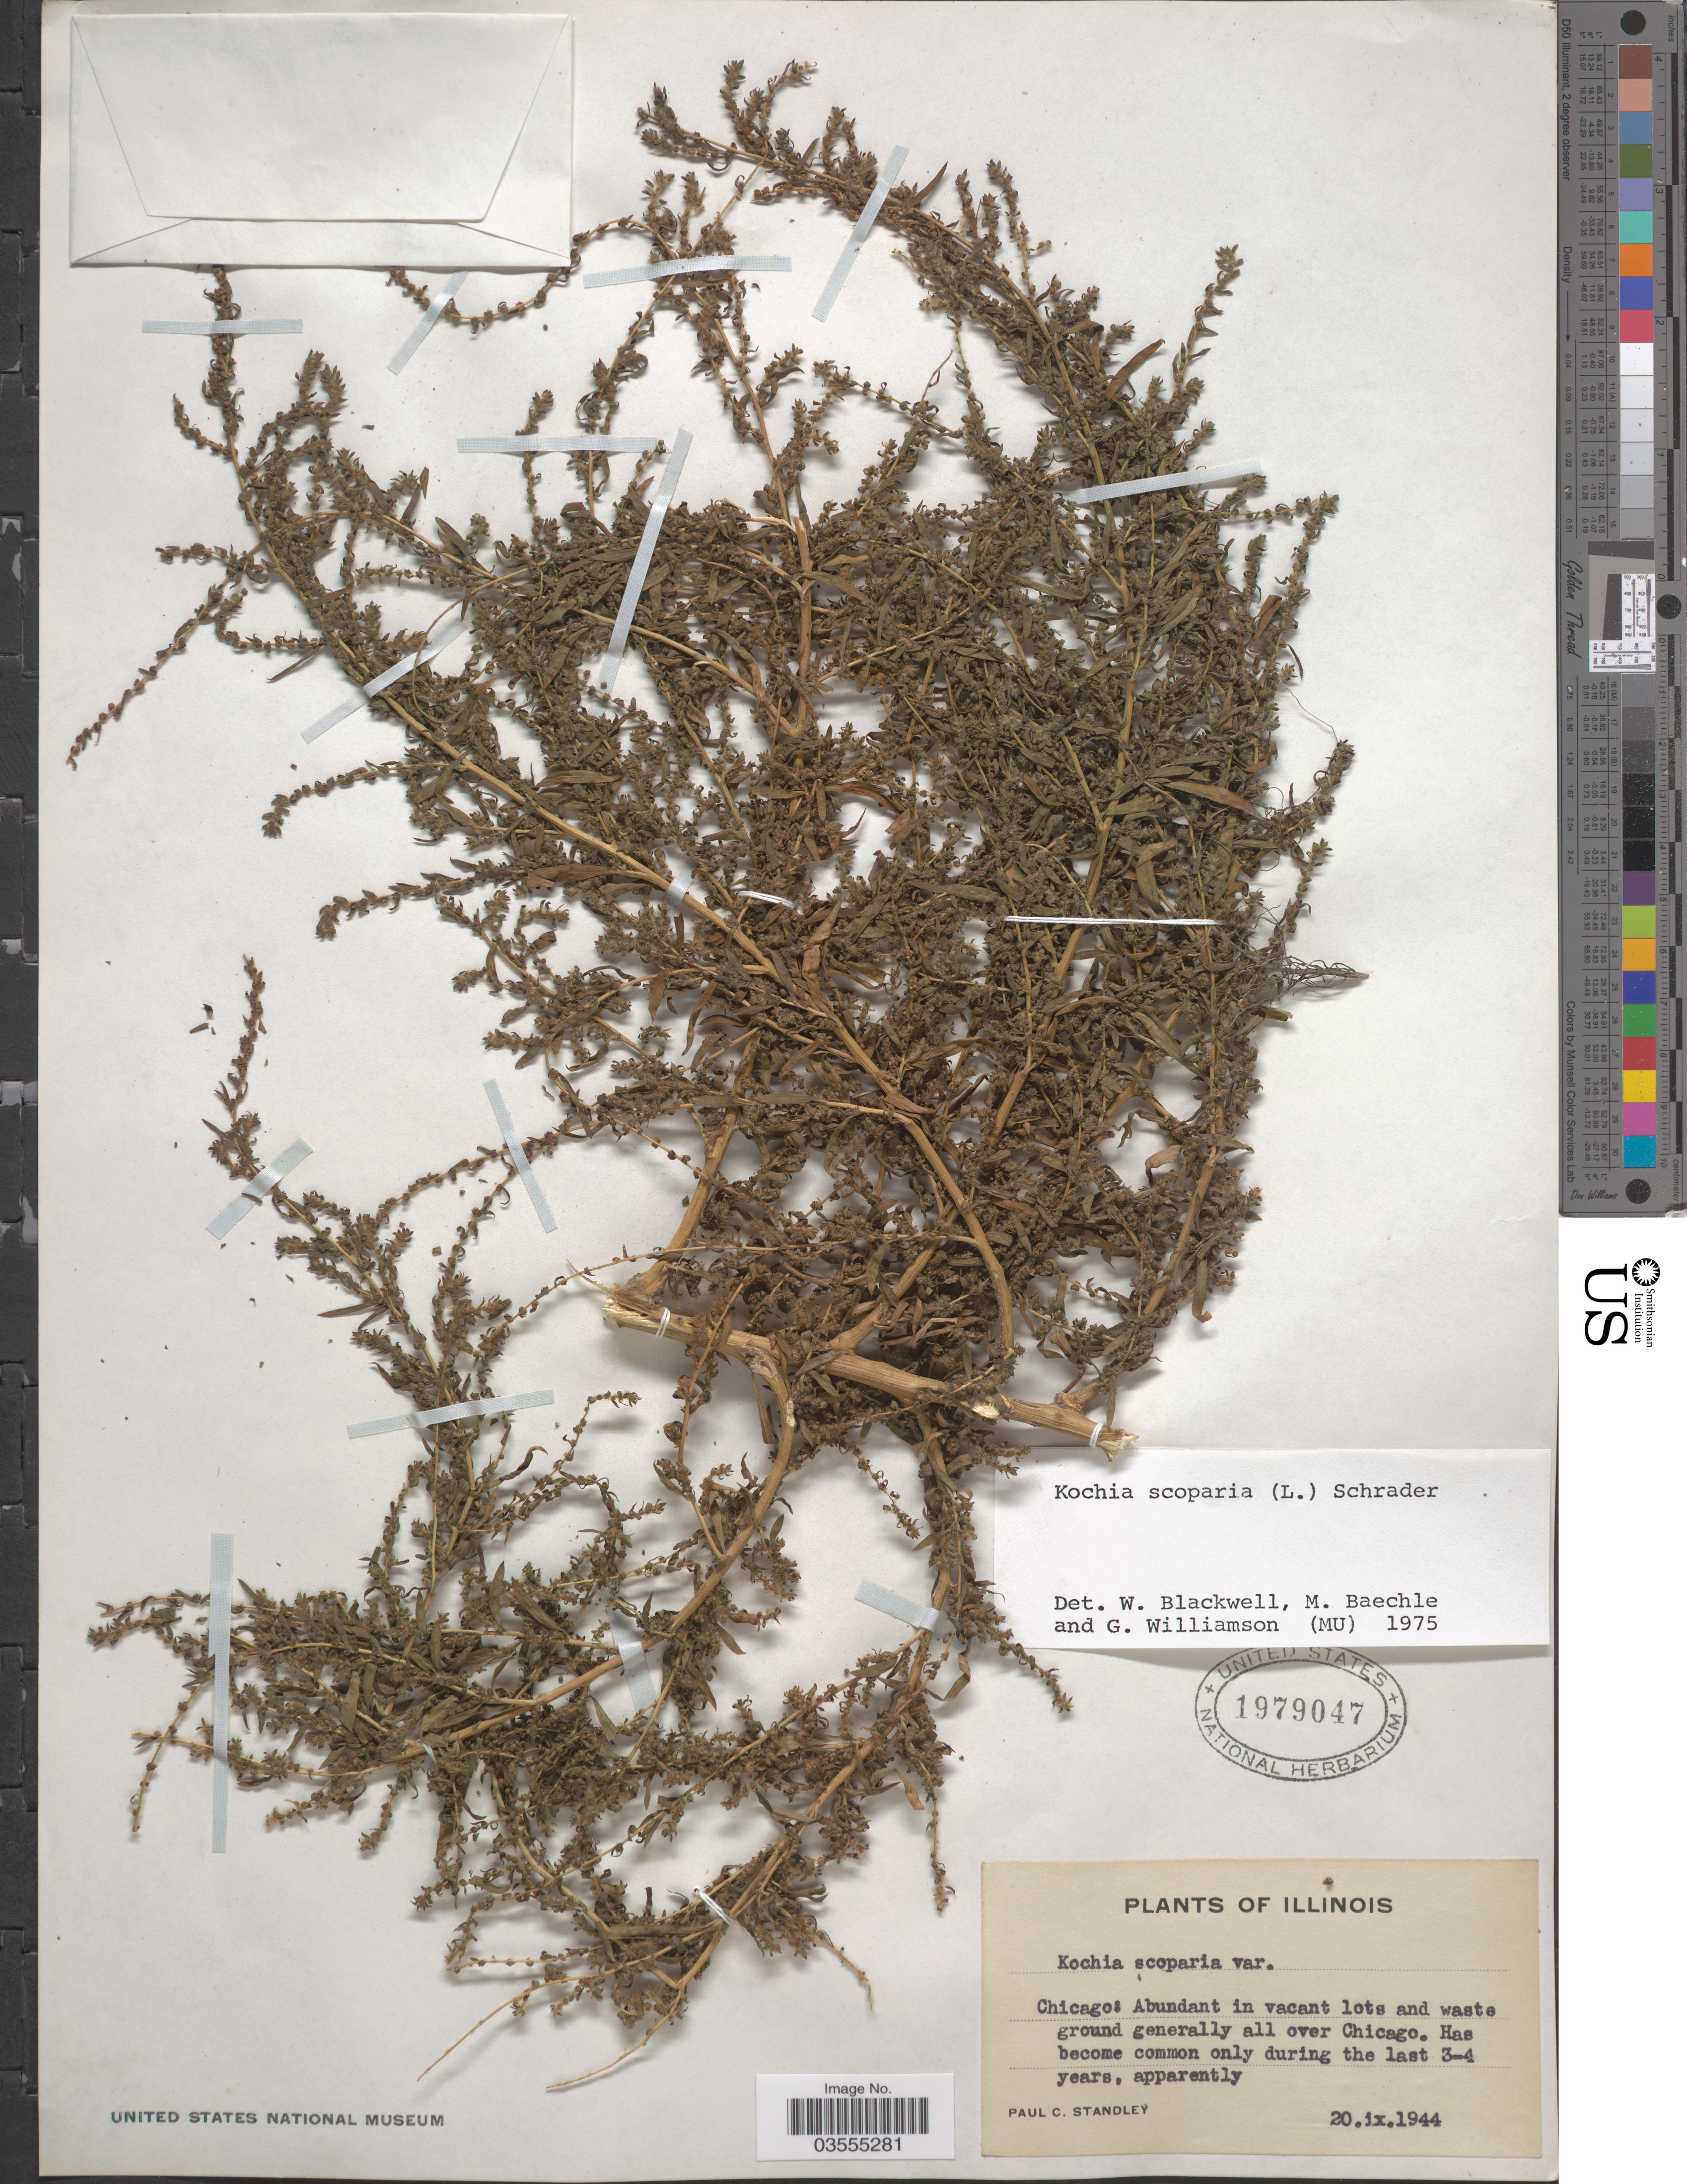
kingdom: Plantae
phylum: Tracheophyta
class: Magnoliopsida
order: Caryophyllales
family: Amaranthaceae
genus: Bassia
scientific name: Bassia scoparia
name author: (L.) Voss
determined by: U.S. National Herbarium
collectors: P. C. Standley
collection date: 1944-09-20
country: United States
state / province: Illinois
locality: Chicago: Waste ground generally all over Chicago.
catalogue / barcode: US 1979047